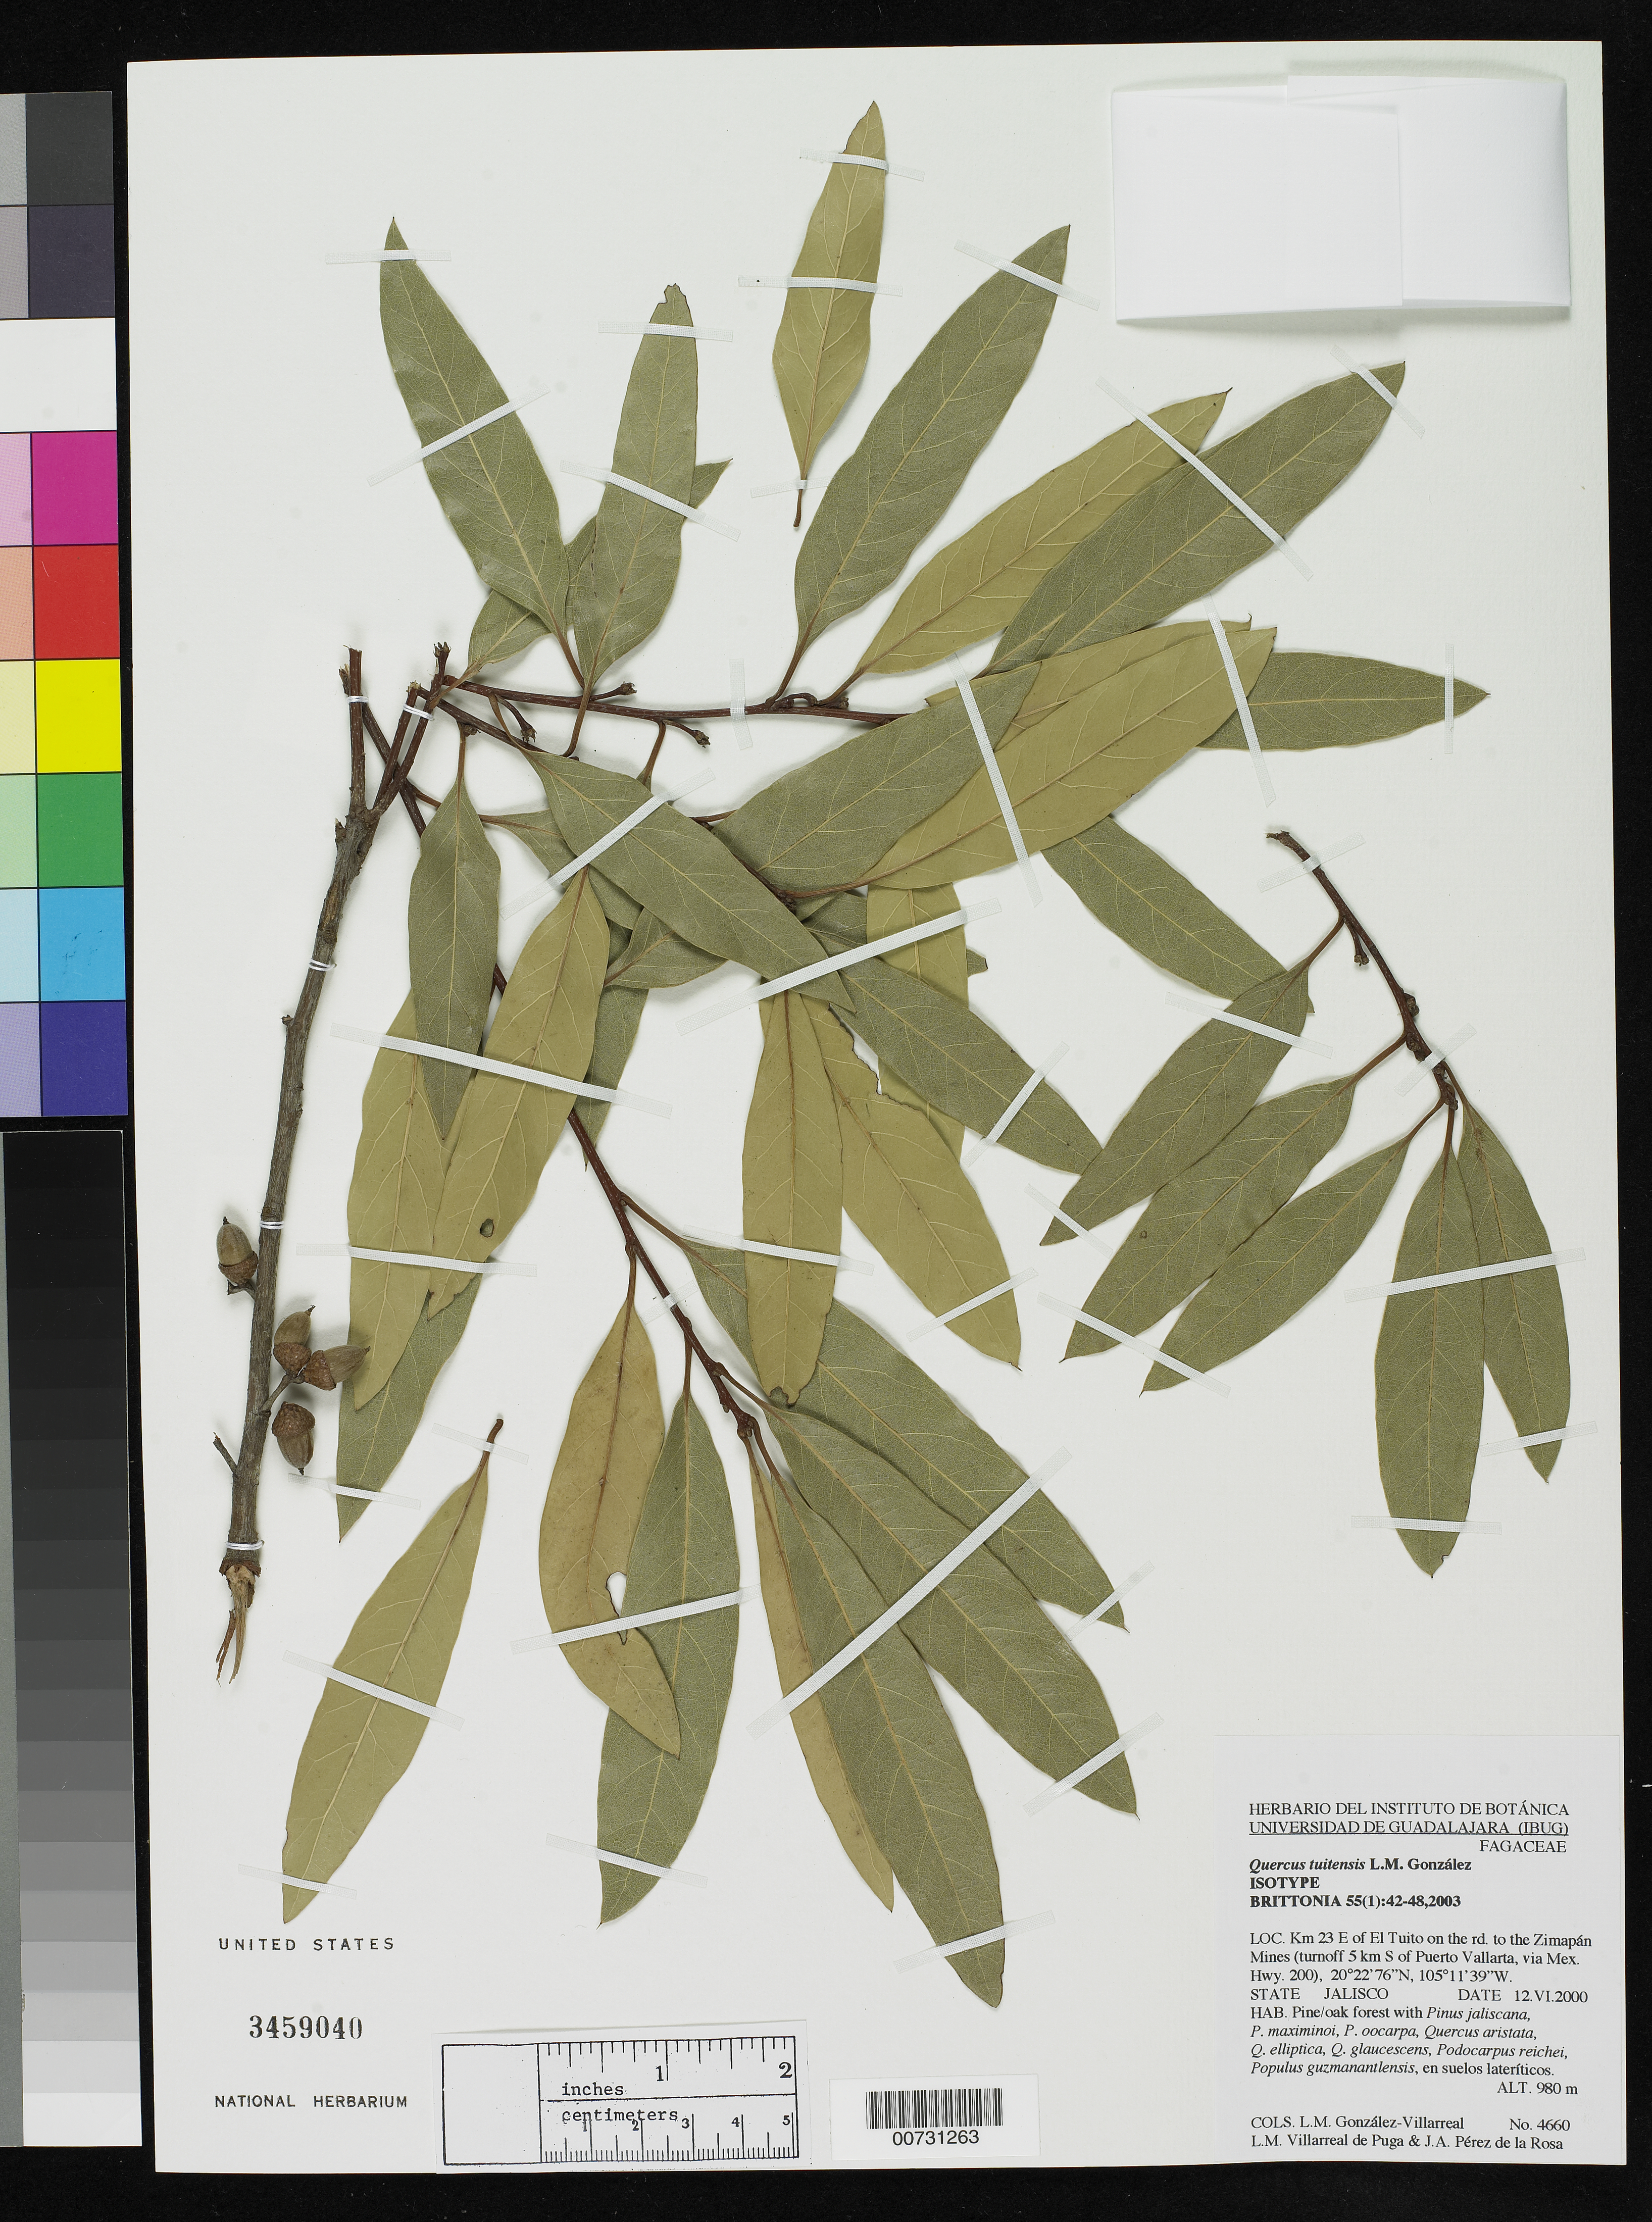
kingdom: Plantae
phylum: Tracheophyta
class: Magnoliopsida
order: Fagales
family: Fagaceae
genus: Quercus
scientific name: Quercus tuitensis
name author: González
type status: Isotype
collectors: M. González-Ledesma, L. Villareal de Puga & J. A. Pérez de la Rosa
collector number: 4660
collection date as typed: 12 Jun 2000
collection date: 2000-06-12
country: Mexico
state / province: Jalisco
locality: Km 23 E of El Tuito on the rd. to the Zimapán Mines (turnoff 5 km S of Puerto Vallarta, via Mex. Hwy. 200).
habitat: Pine/oak forest.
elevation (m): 980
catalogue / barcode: US 3459040